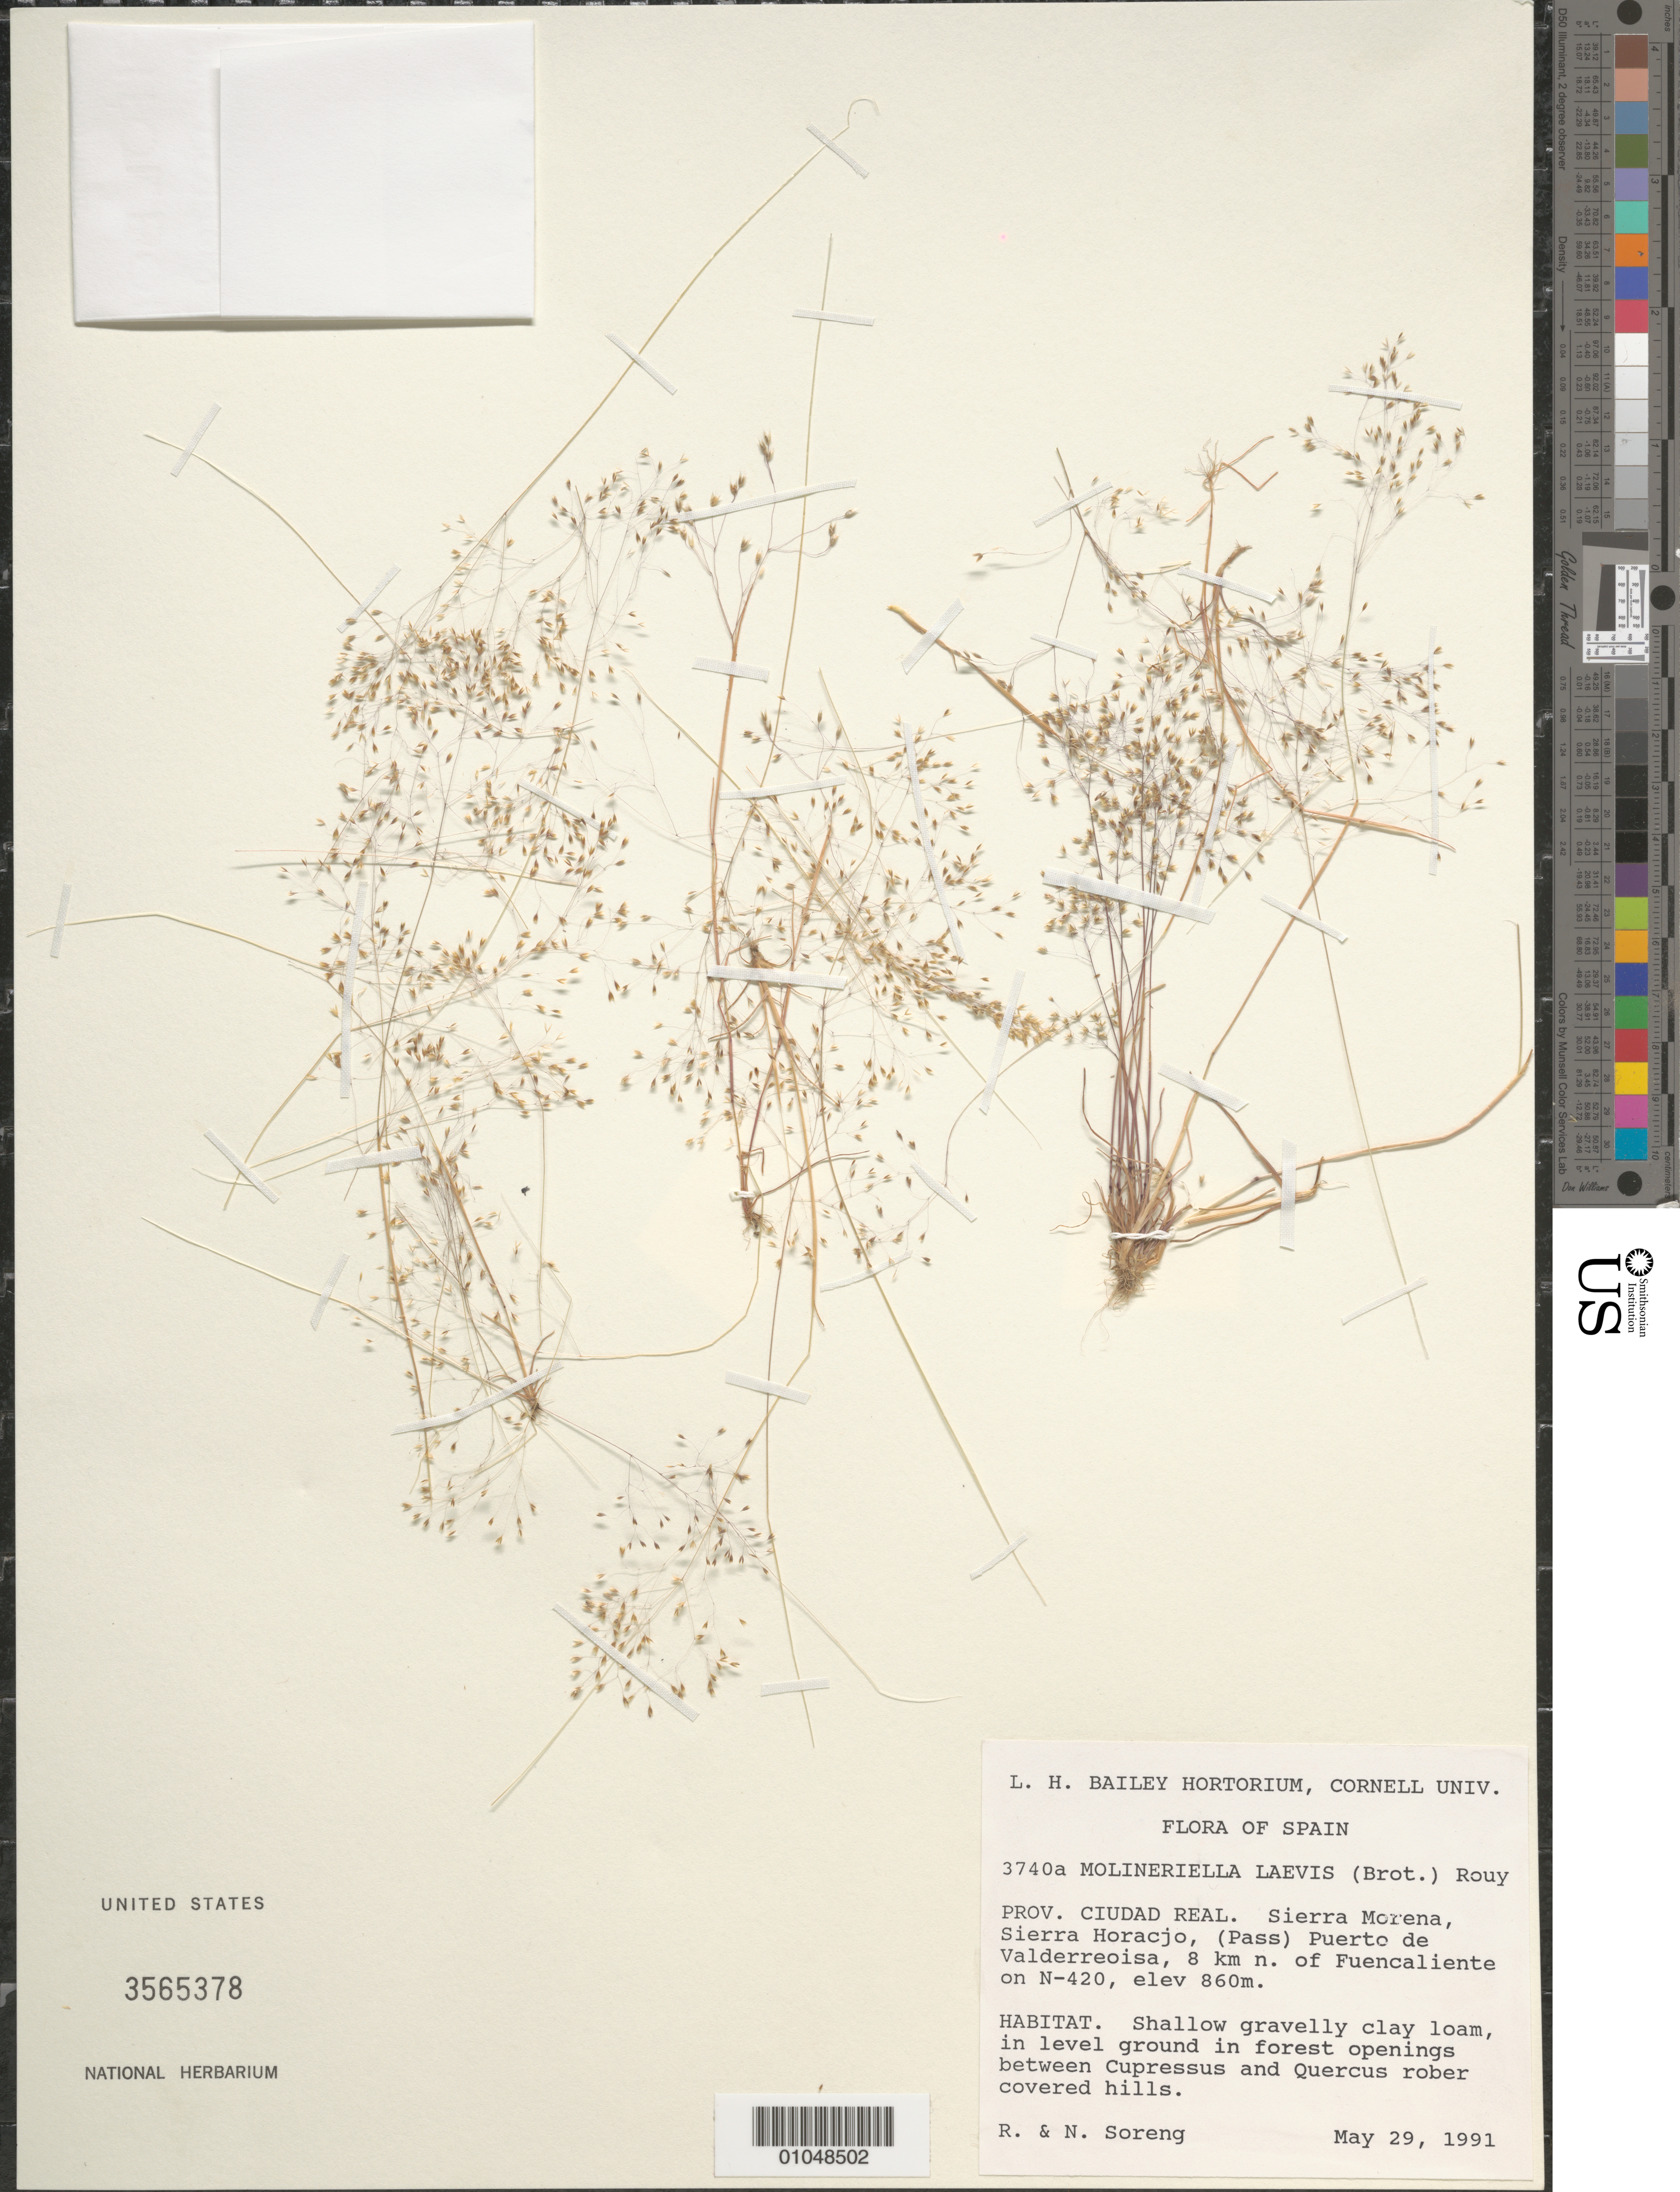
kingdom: Plantae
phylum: Tracheophyta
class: Liliopsida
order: Poales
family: Poaceae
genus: Molineriella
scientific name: Molineriella laevis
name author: (Brot.) Rouy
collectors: R. J. Soreng & N. L. Soreng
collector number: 3740-a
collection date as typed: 29 May 1991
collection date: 1991-05-29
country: Spain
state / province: Castilla-La Mancha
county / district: Ciudad Real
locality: Sierra Horacjo, (Pass) Puerto de Valderreoisa, 8 km N of Fuencaliente on N-420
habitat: Shallow gravelly clay loam, in level ground in forest openings between Cupressus and Quercus rober covered hills.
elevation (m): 860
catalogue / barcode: US 3565378